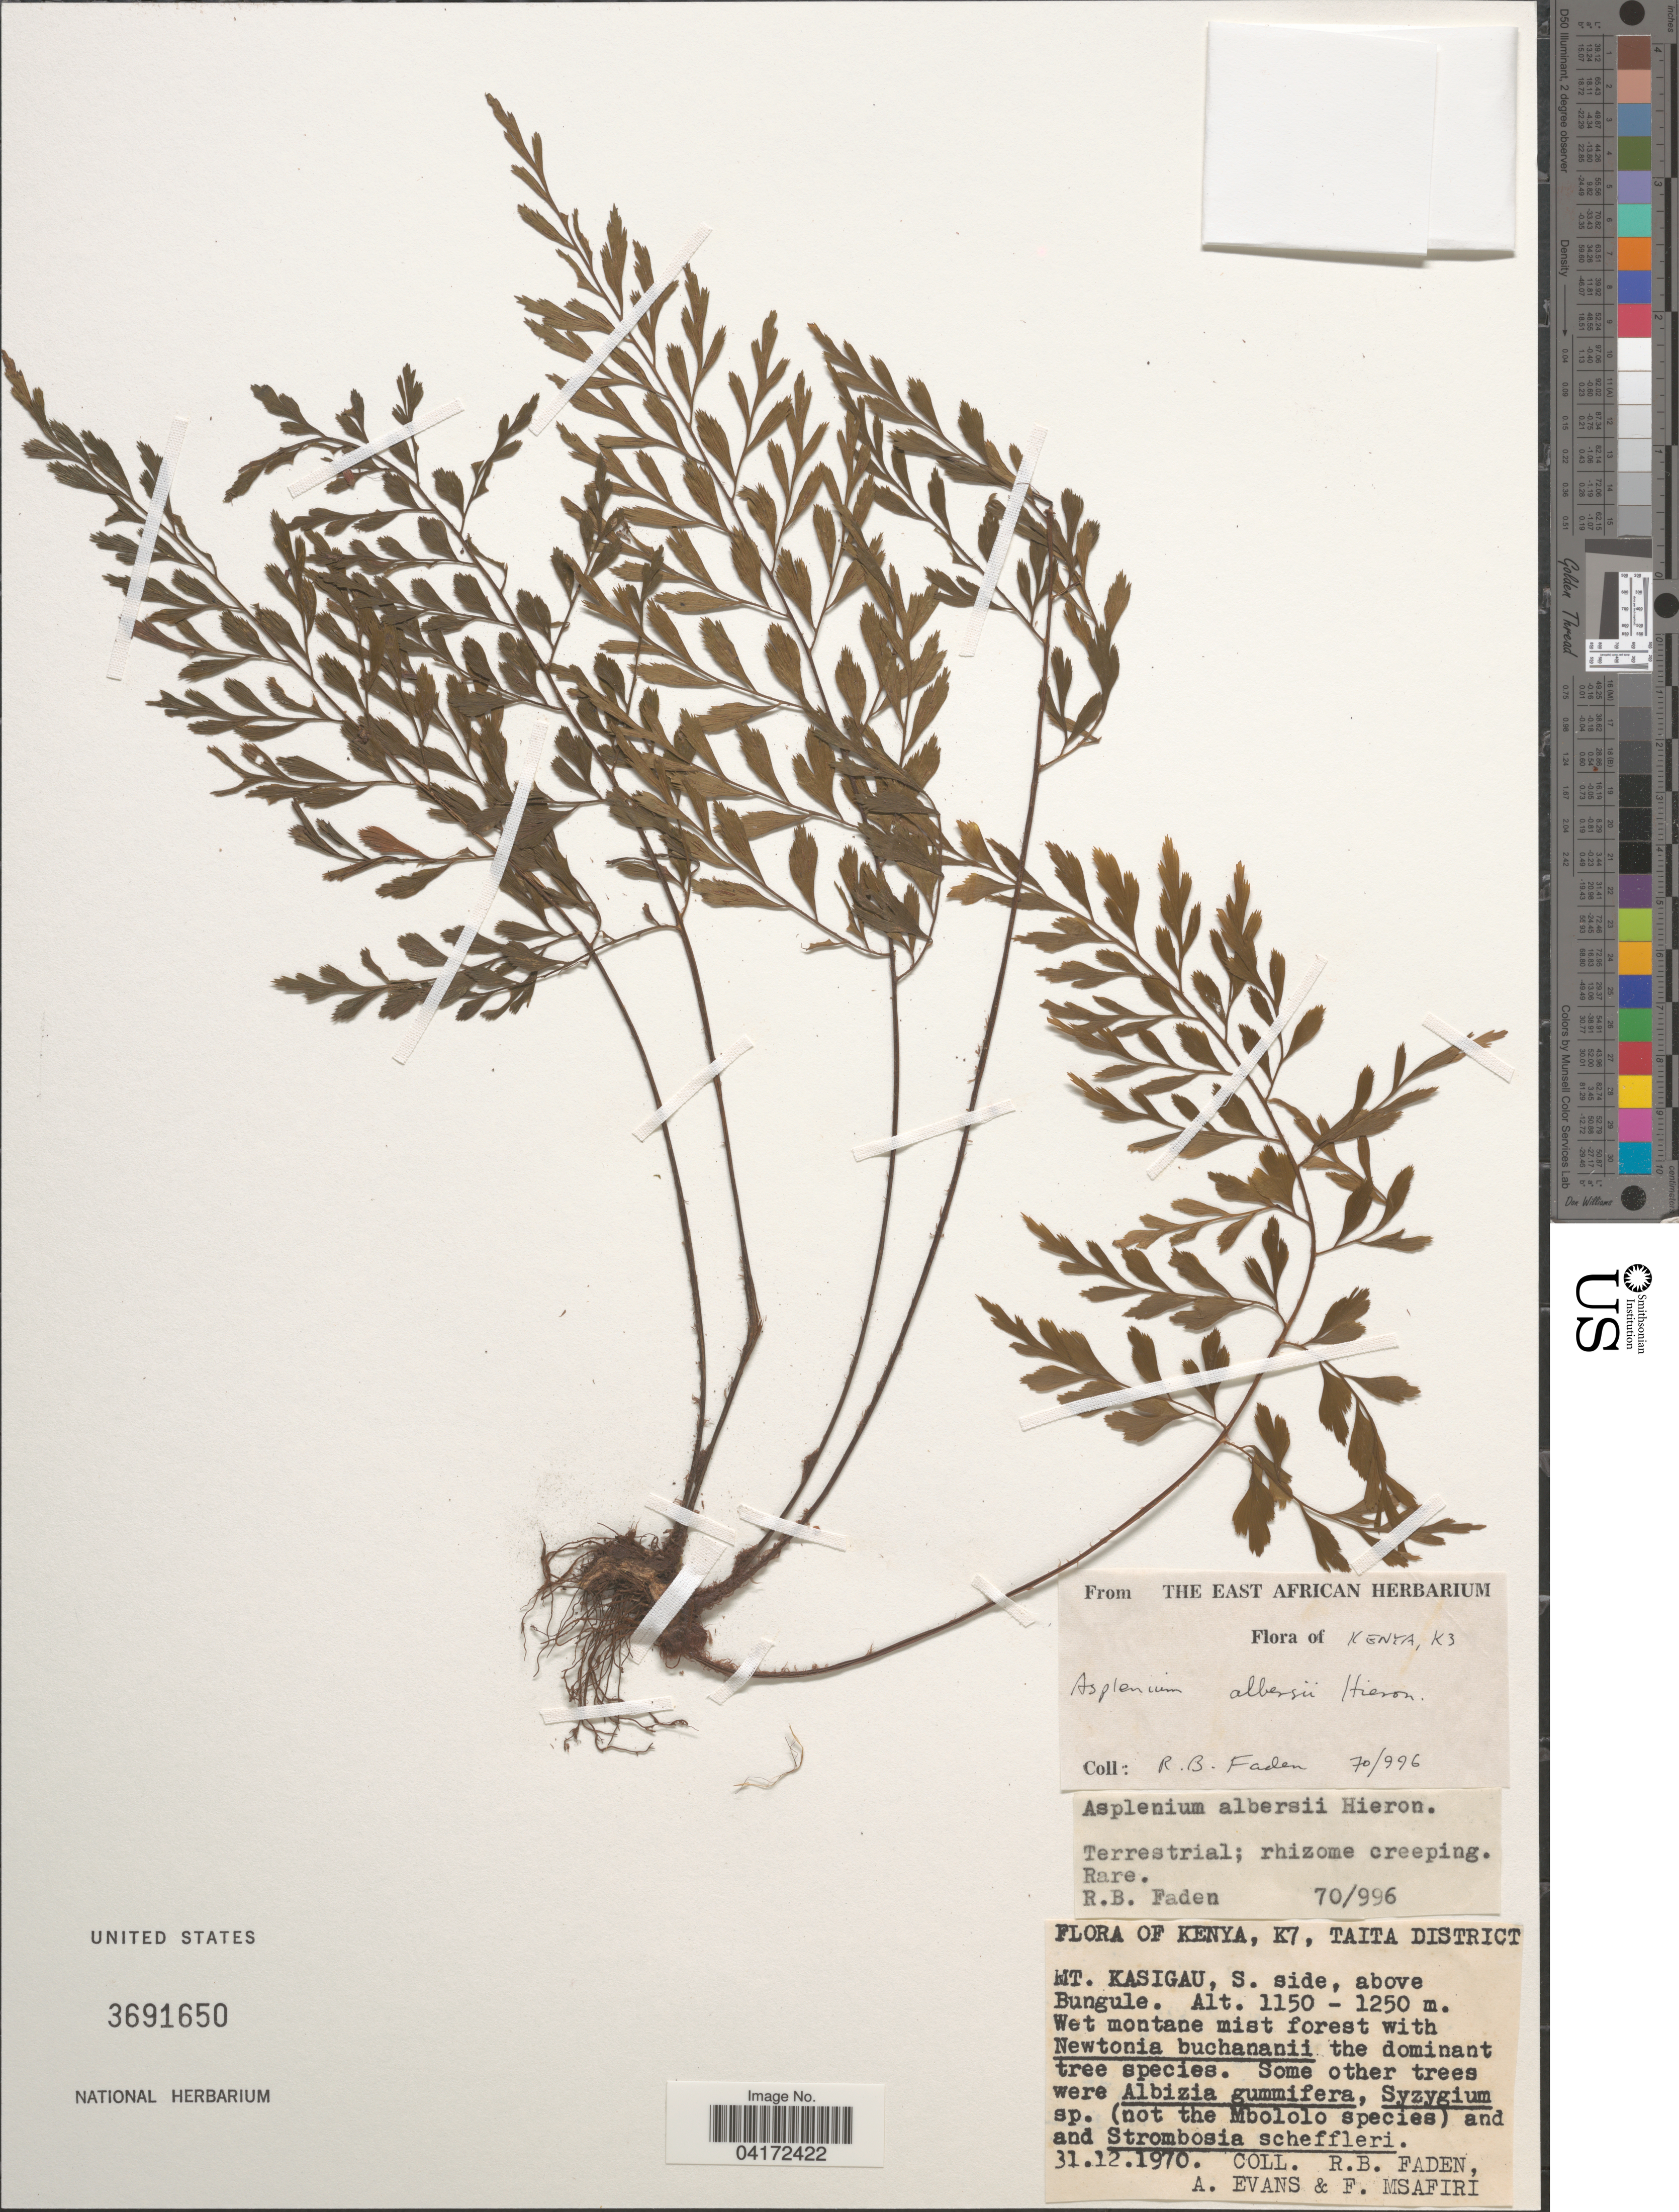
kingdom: Plantae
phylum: Tracheophyta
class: Polypodiopsida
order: Polypodiales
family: Aspleniaceae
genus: Asplenium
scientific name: Asplenium albersii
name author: Hieron.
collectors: R. B. Faden, A. Evans & F. Msafiri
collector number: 70/996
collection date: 1970-12-31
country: Kenya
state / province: Taita Taveta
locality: K7, Taita District. Mt. Kasigau, S. side, above Bungule.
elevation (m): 1150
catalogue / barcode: US 3691650